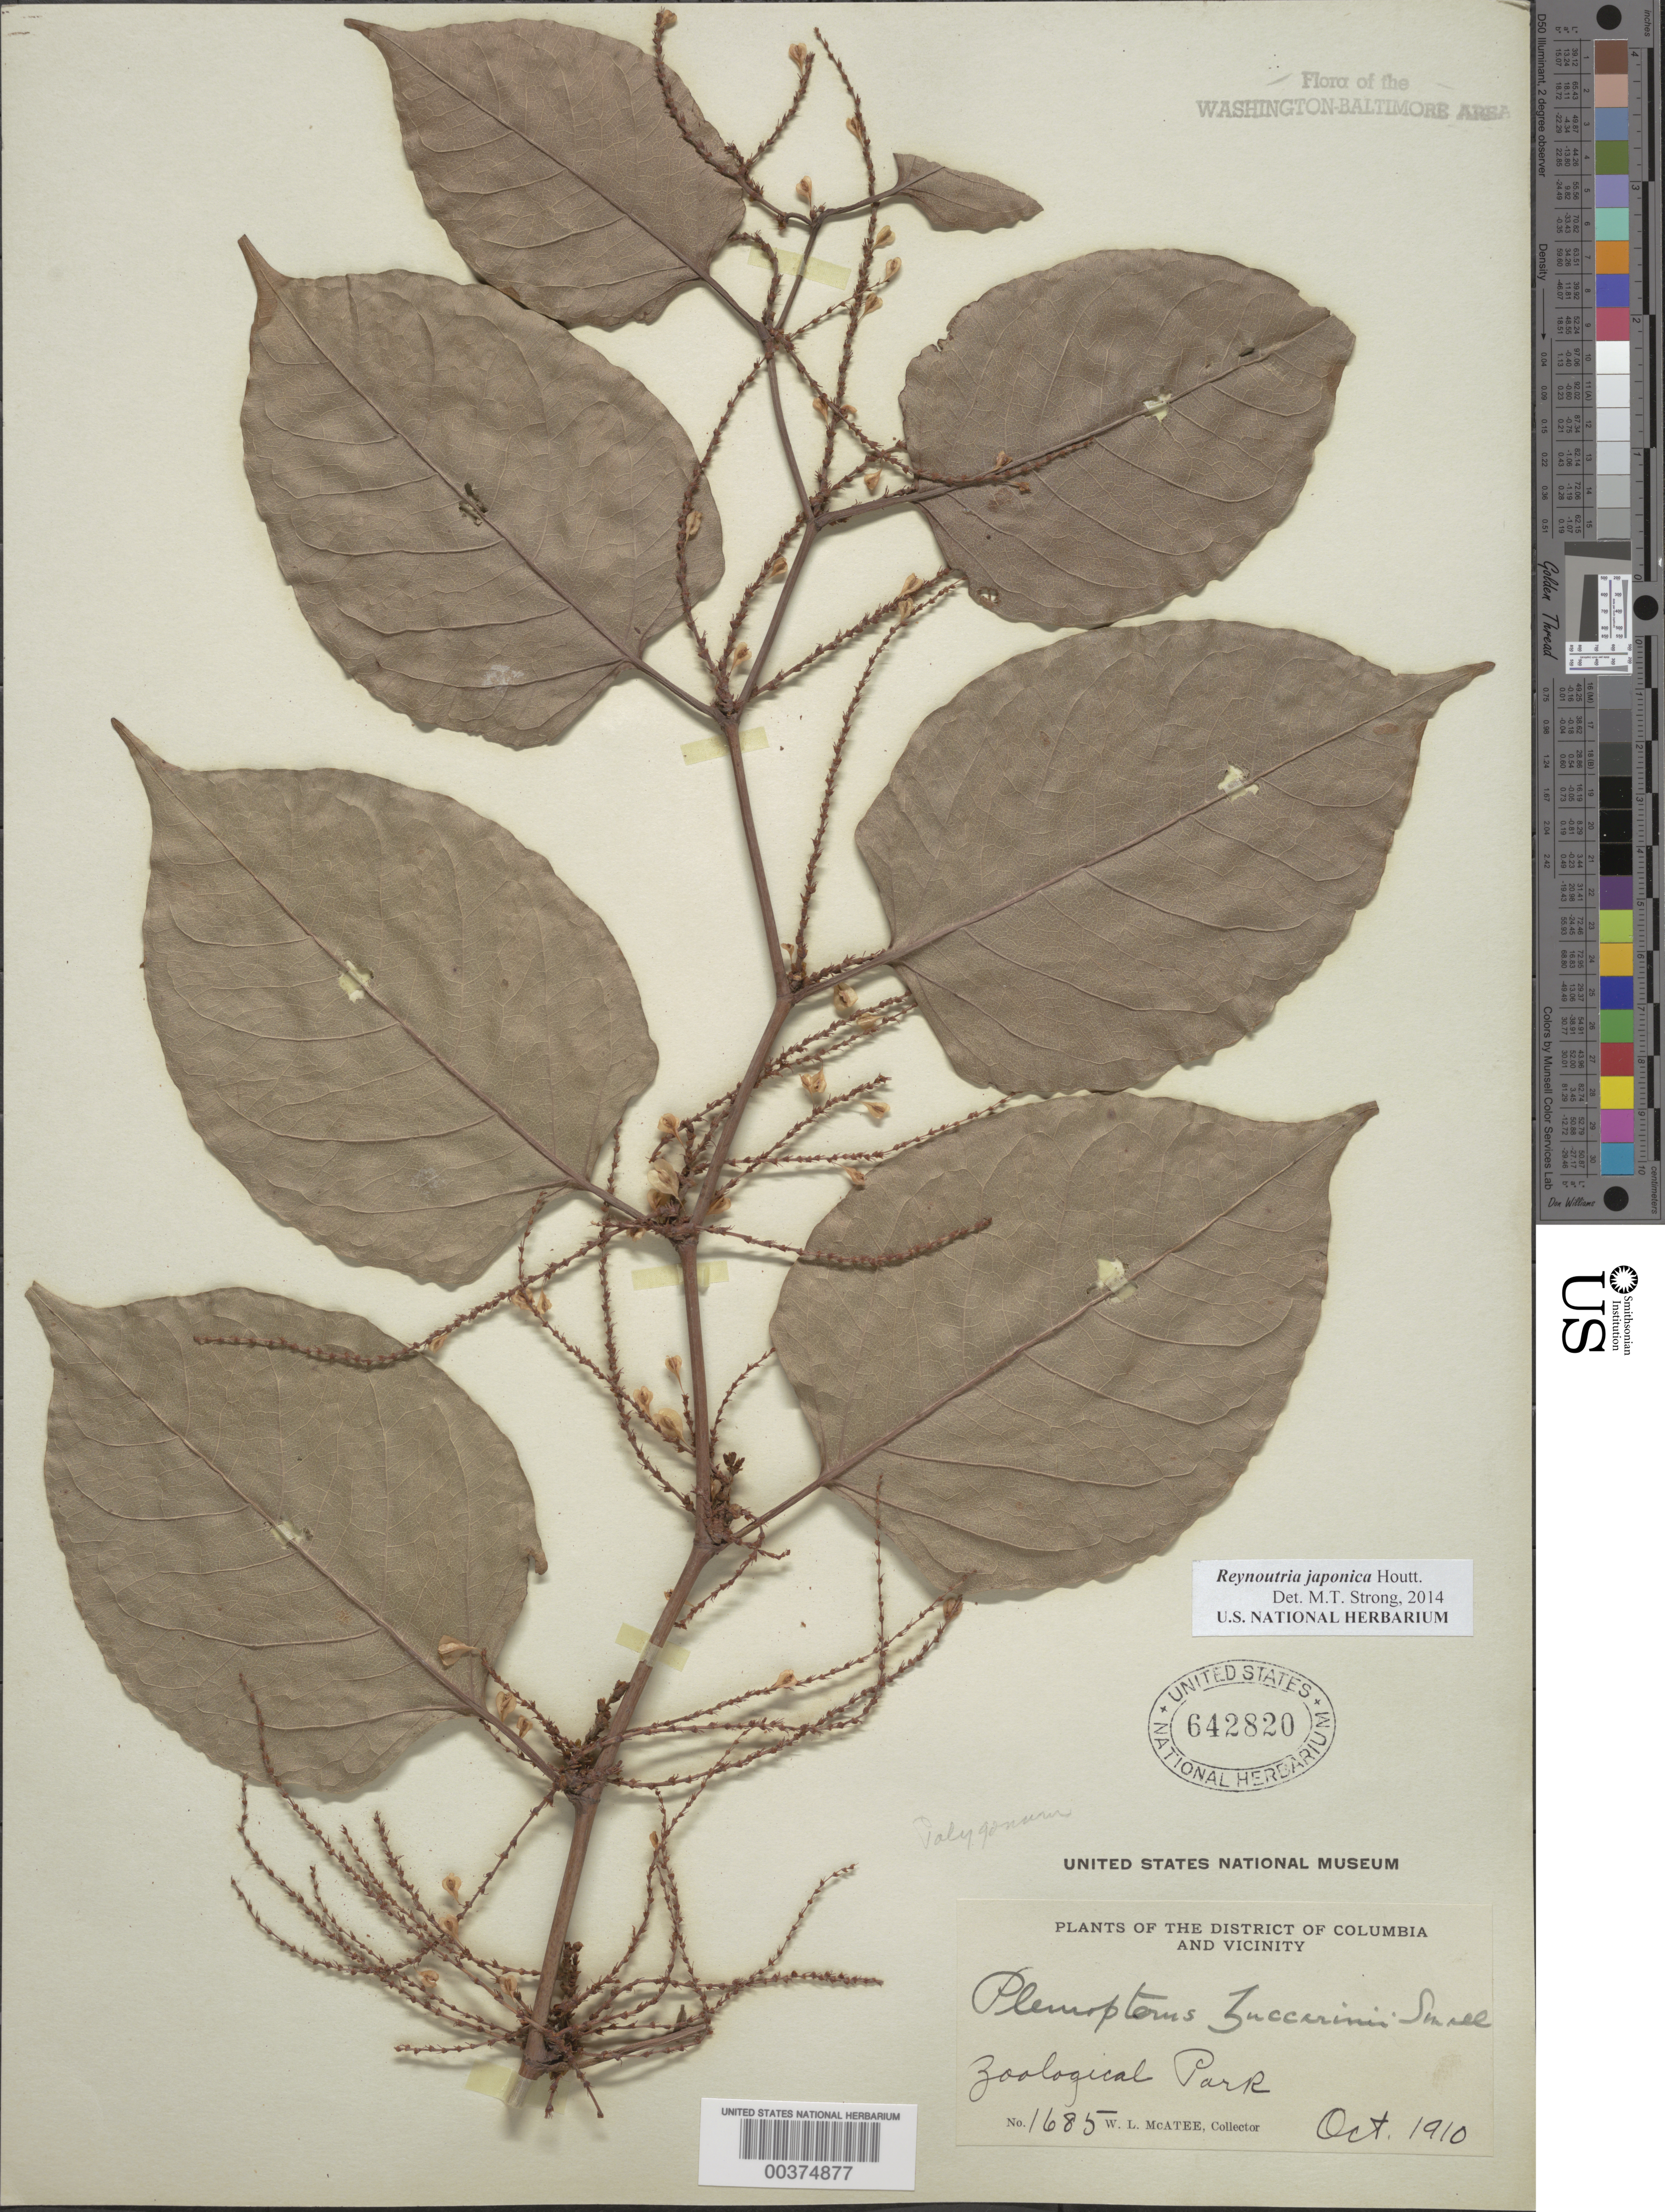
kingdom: Plantae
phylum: Tracheophyta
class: Magnoliopsida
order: Caryophyllales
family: Polygonaceae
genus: Reynoutria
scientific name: Reynoutria japonica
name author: Houtt.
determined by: Strong, M. T., (US), Smithsonian Institution - National Museum of Natural History (UNITED STATES)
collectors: W. McAtee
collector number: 1685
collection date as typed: Oct 1910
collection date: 1910-10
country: United States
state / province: District of Columbia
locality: Zoological Park Rock Creek Park and Vicinity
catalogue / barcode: US 642820